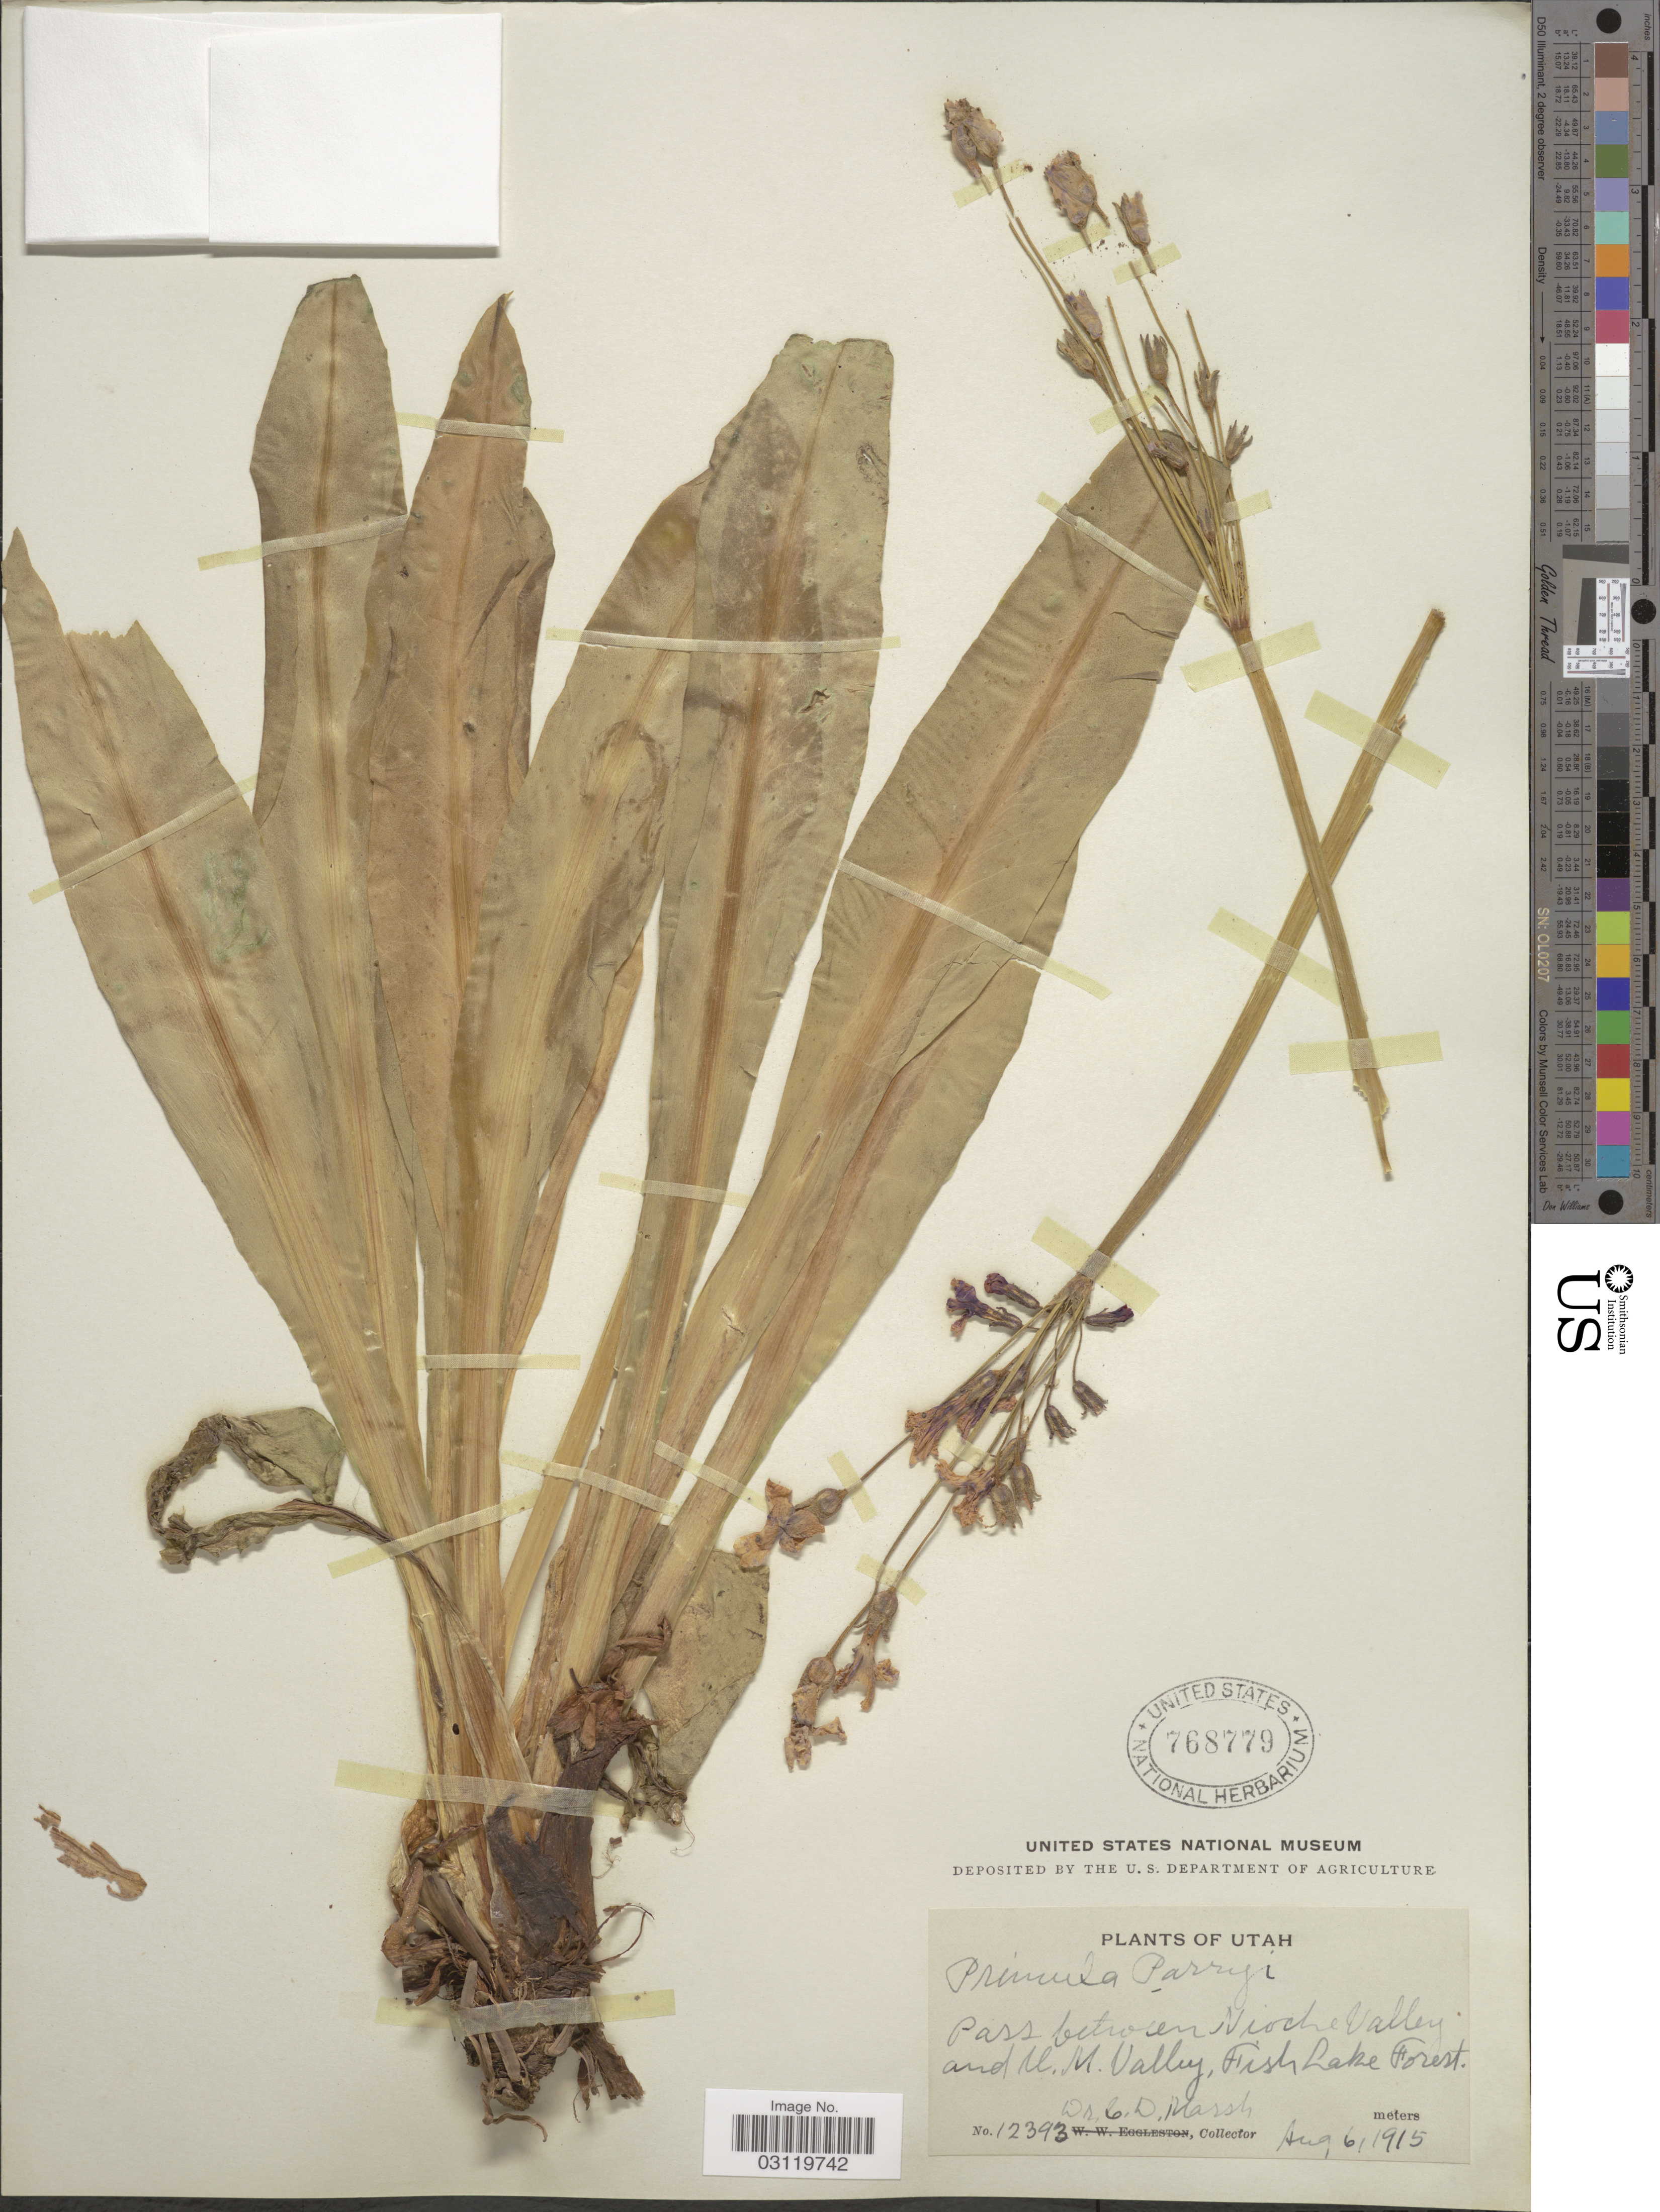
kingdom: Plantae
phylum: Tracheophyta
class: Magnoliopsida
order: Ericales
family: Primulaceae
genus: Primula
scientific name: Primula parryi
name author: A. Gray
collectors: C. D. Marsh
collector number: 12393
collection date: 1915-08-06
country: United States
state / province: Utah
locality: Pass between Nioche Valley and U.M. Valley, Fish Lake Forest.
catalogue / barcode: US 768779